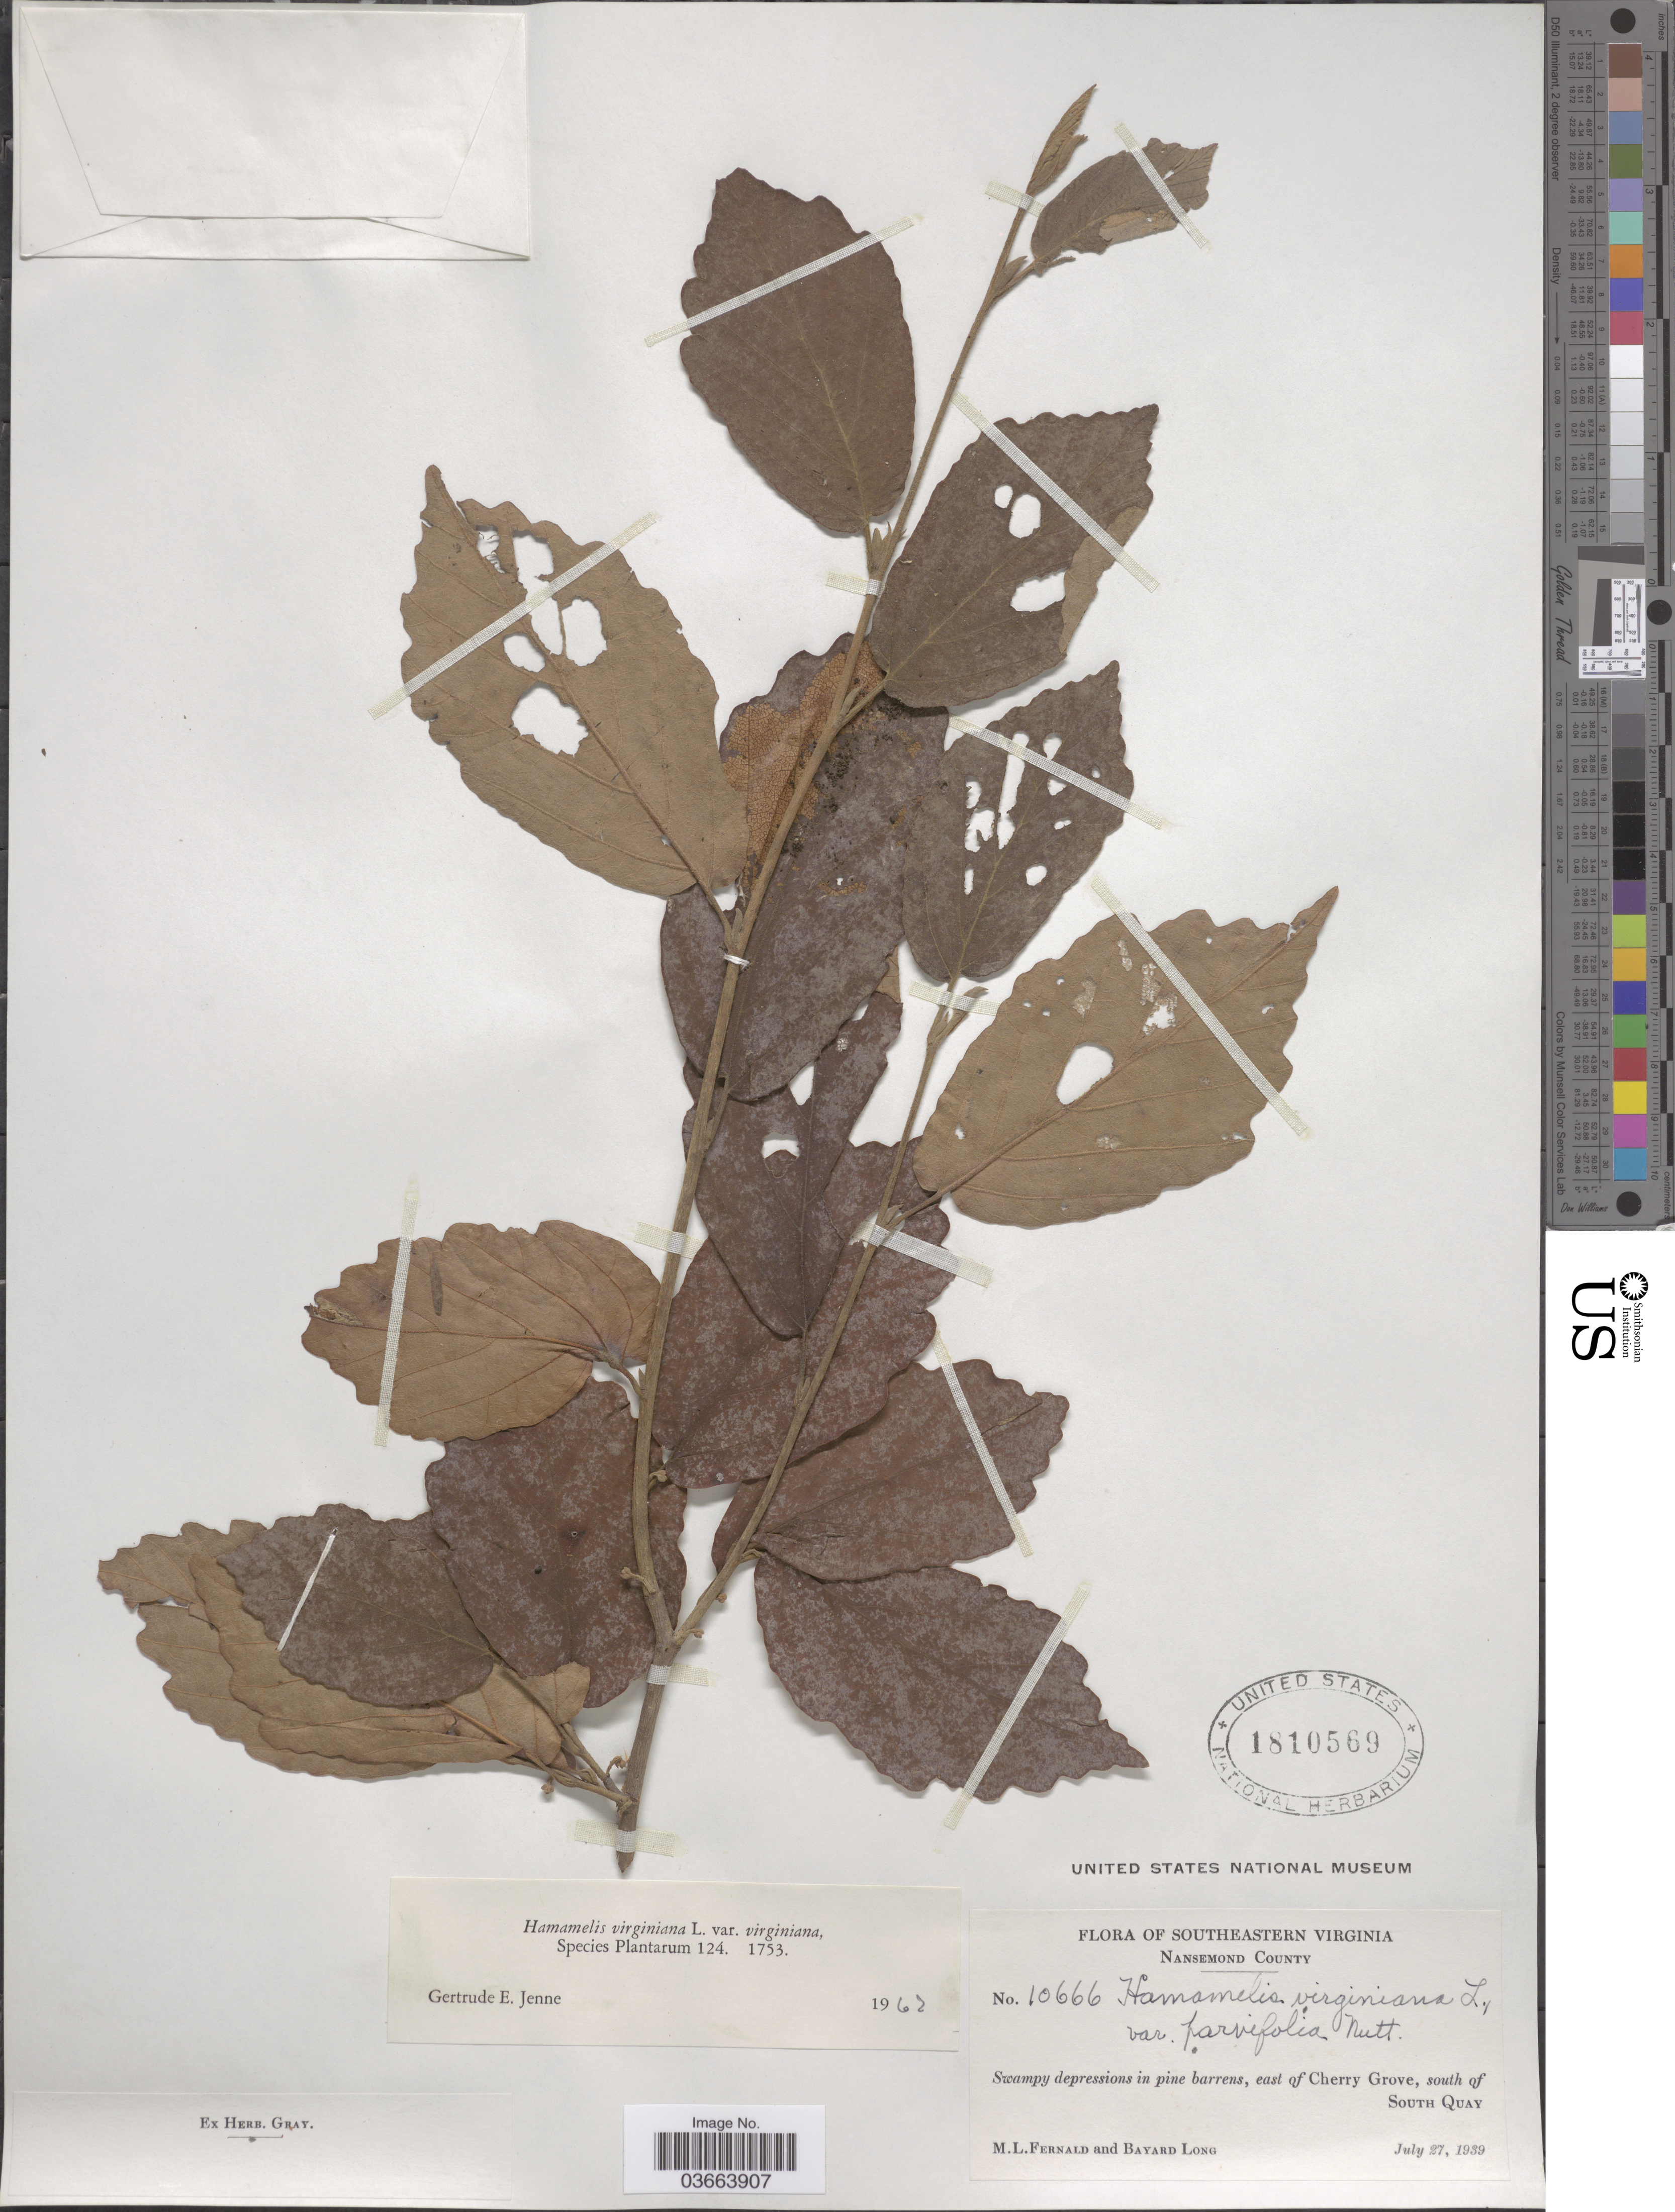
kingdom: Plantae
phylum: Tracheophyta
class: Magnoliopsida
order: Saxifragales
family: Hamamelidaceae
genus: Hamamelis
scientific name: Hamamelis virginiana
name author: L.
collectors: M. L. Fernald & B. H. Long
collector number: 10666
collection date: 1939-07-27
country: United States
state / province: Virginia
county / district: City of Suffolk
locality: Southeastern Virginia. Nansemond County. Swampy depressions in pine barrens, east of Cherry Grove, south of South Quay.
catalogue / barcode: US 1810569